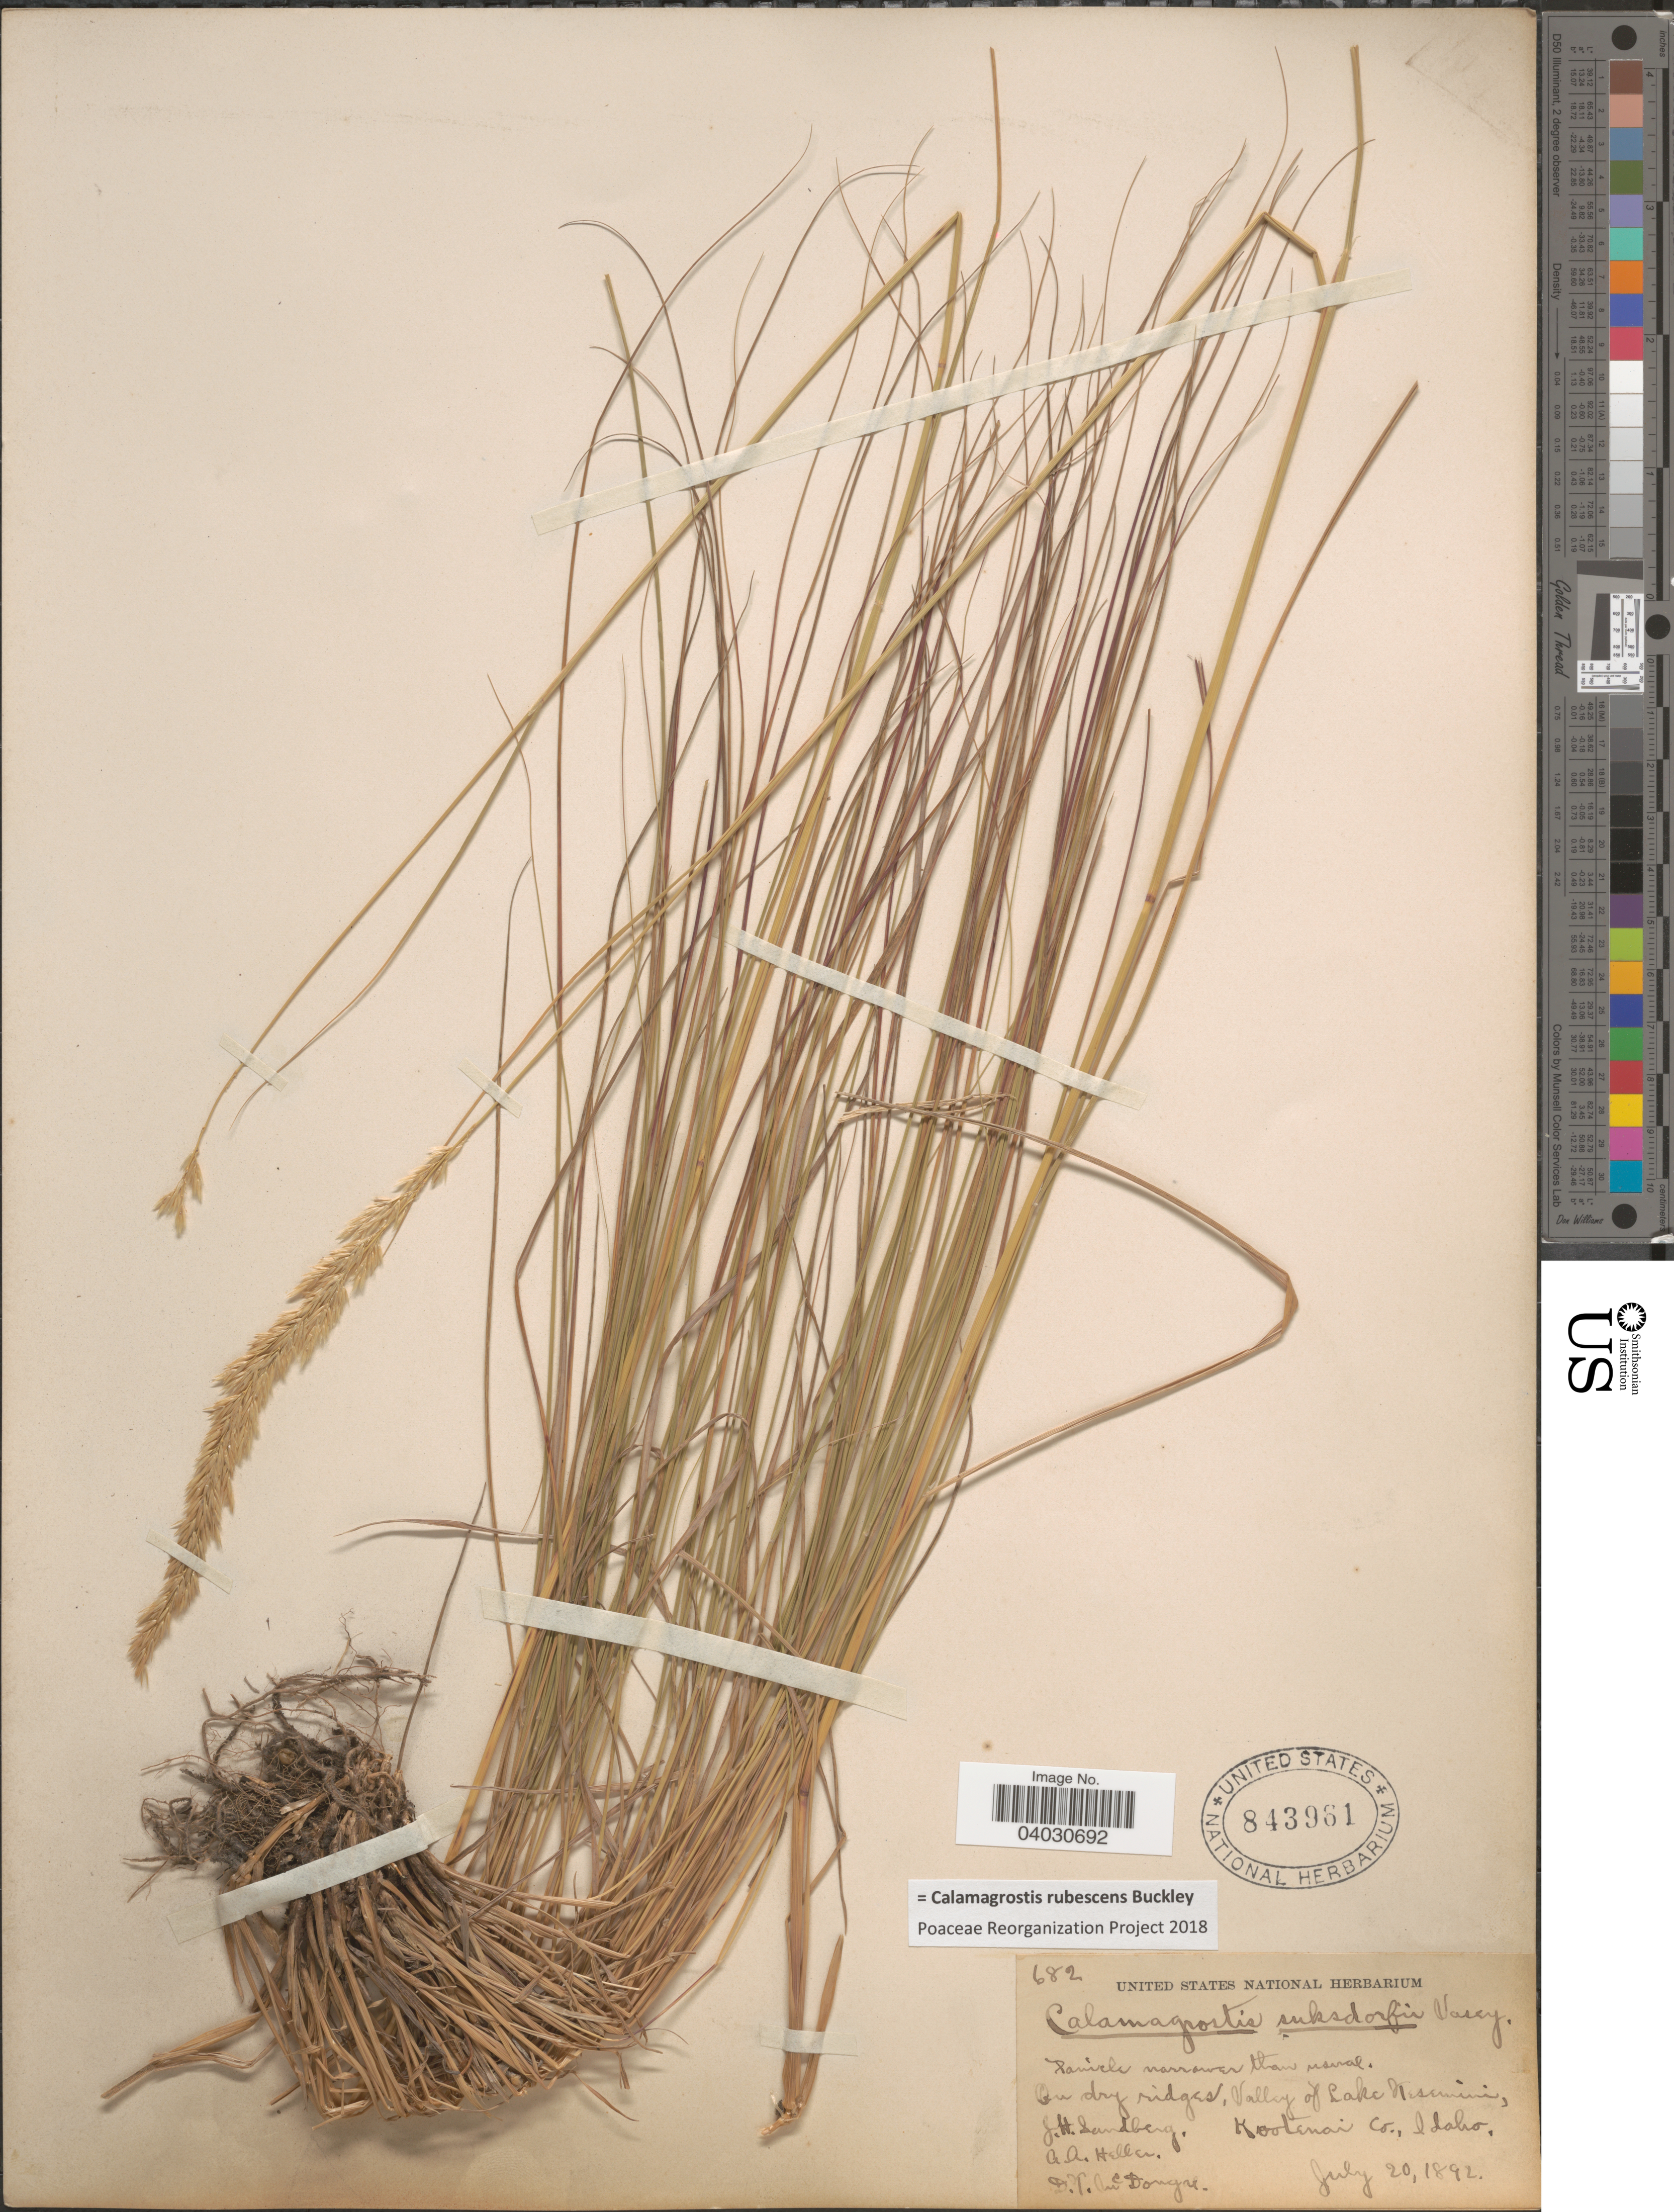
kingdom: Plantae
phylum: Tracheophyta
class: Liliopsida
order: Poales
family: Poaceae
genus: Calamagrostis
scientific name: Calamagrostis rubescens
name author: Buckley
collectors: J. H. Sandberg, A. A. Heller & D. McDougal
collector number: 682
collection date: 1892-07-20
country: United States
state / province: Idaho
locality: Valley of Lake Tesemini. Kootenai Co.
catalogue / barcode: US 843961